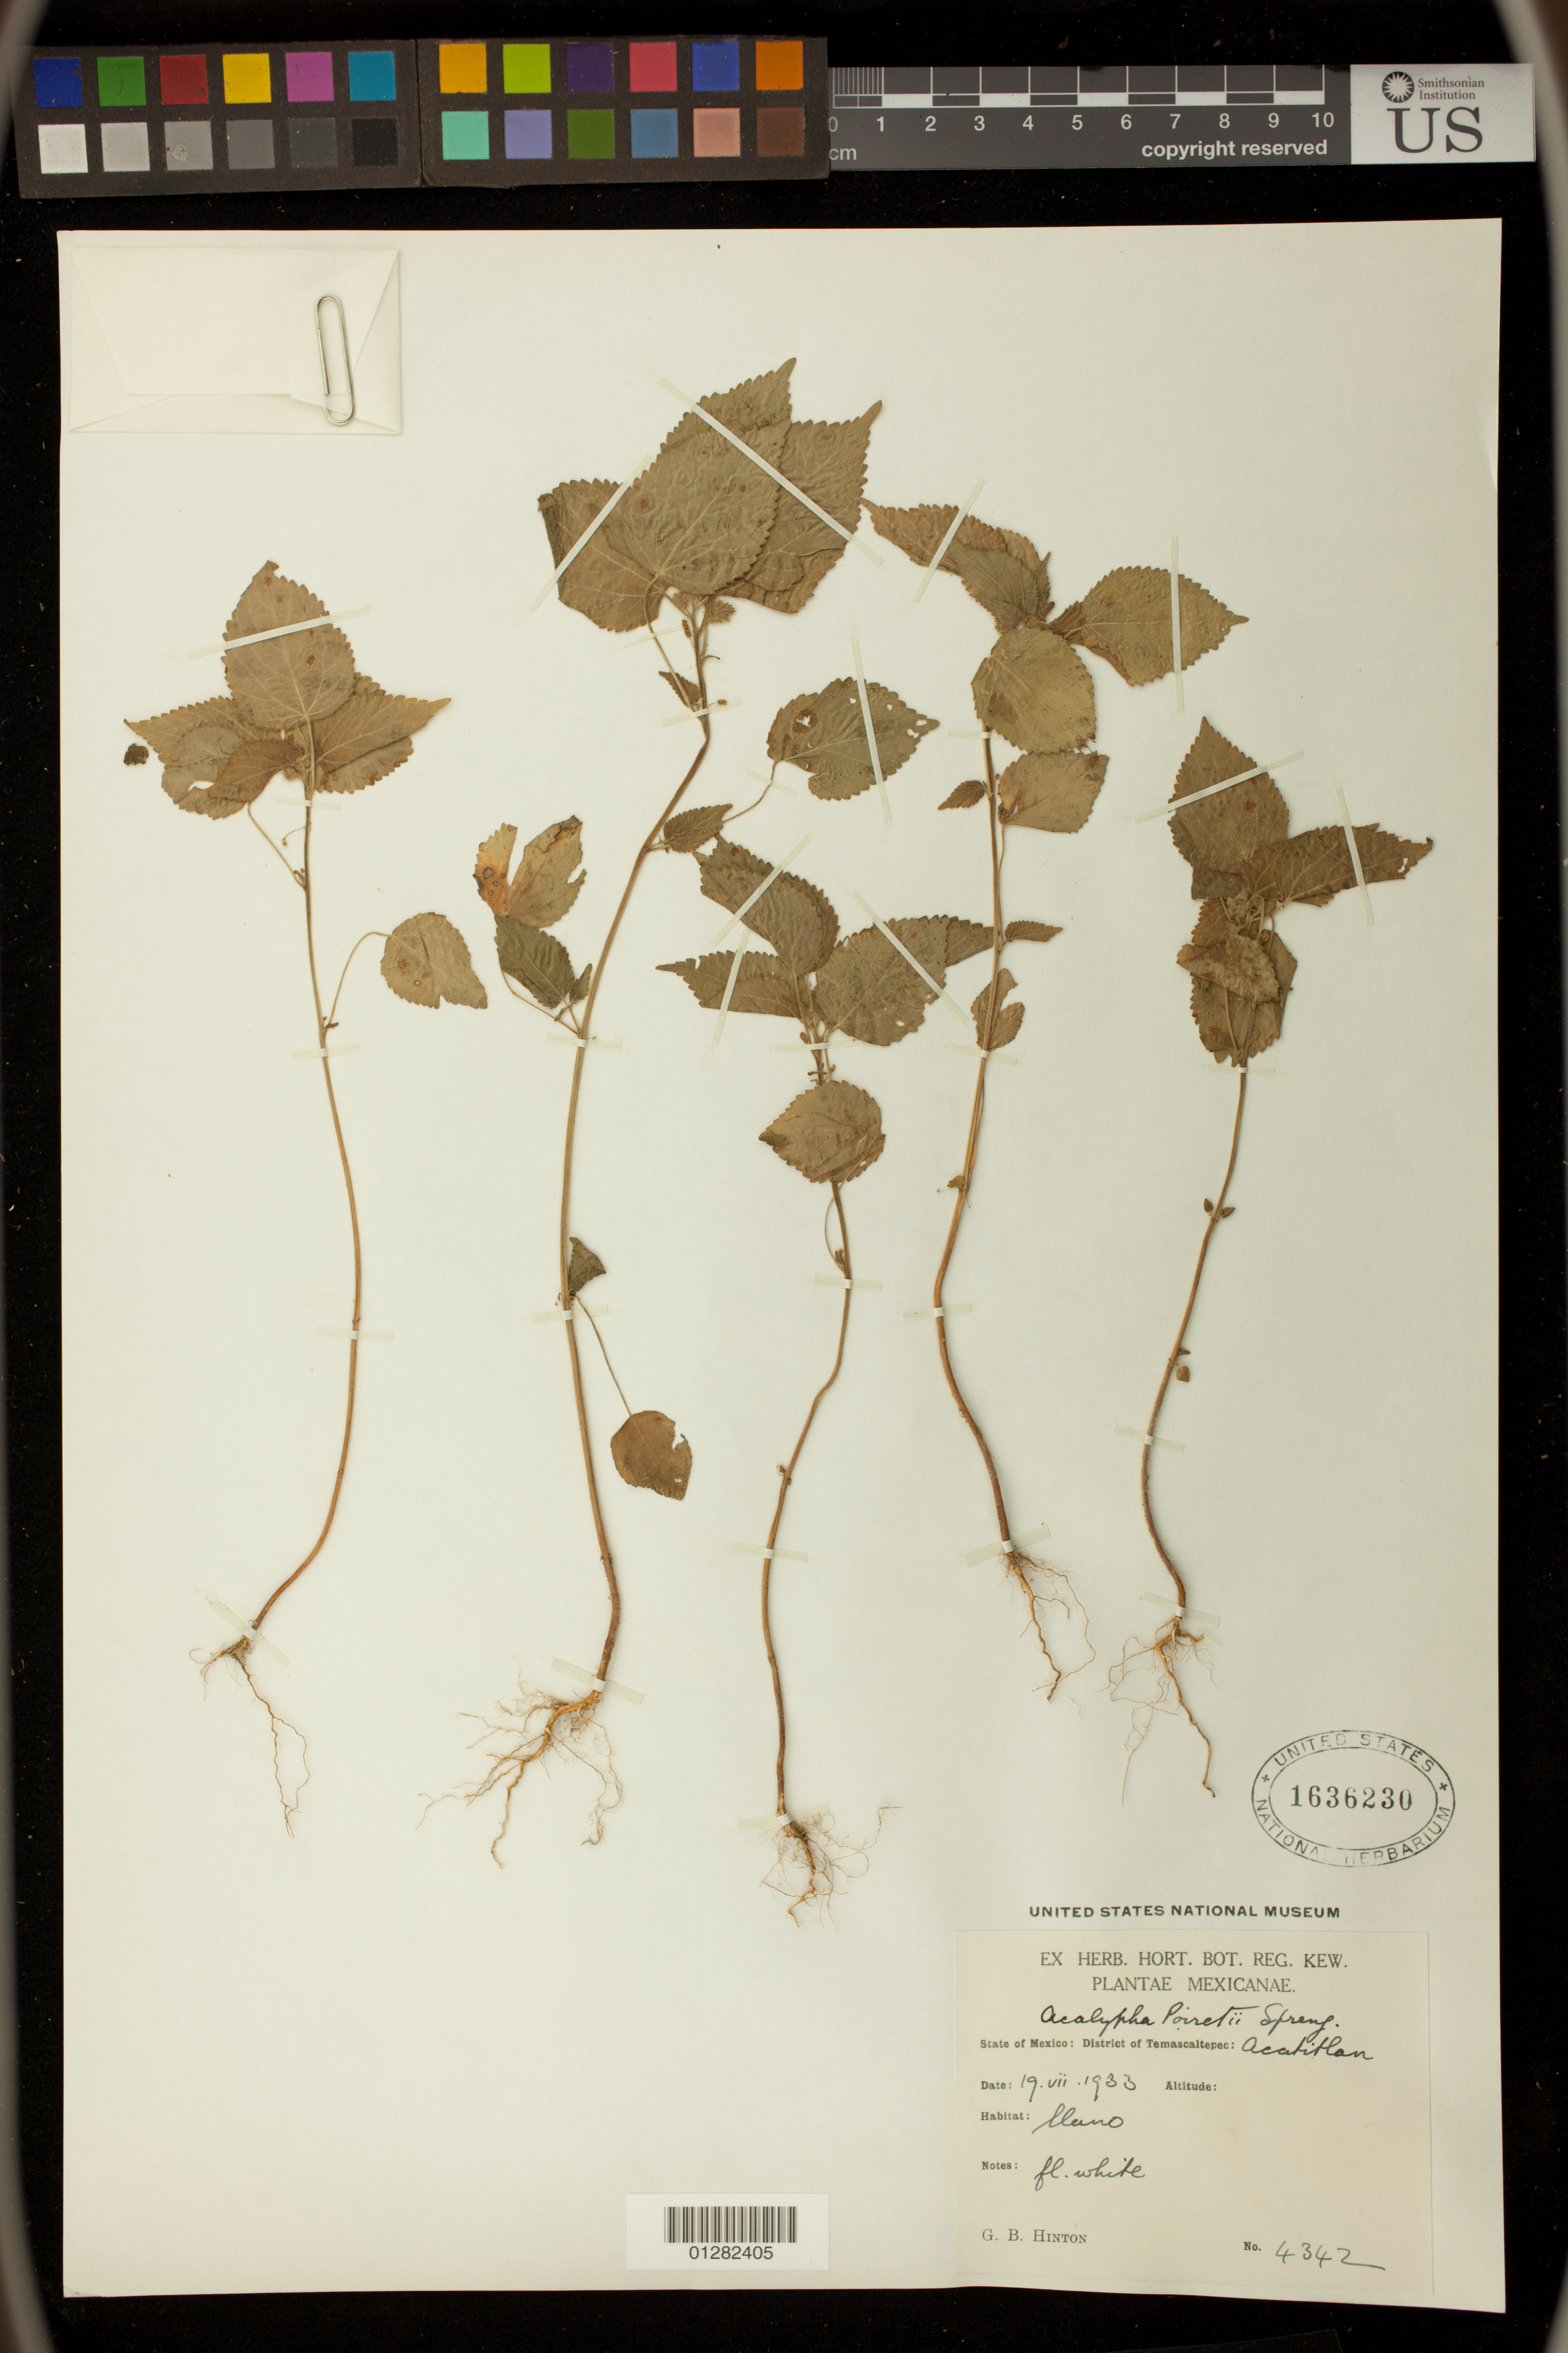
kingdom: Plantae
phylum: Tracheophyta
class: Magnoliopsida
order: Malpighiales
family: Euphorbiaceae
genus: Acalypha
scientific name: Acalypha poiretii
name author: Spreng.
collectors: R. McVaugh, R. McVaugh & M. R. McVaugh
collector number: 4342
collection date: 1933-07-19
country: Mexico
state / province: México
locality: District of Temascaltepec: Acatitlan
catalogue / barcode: US 1636230